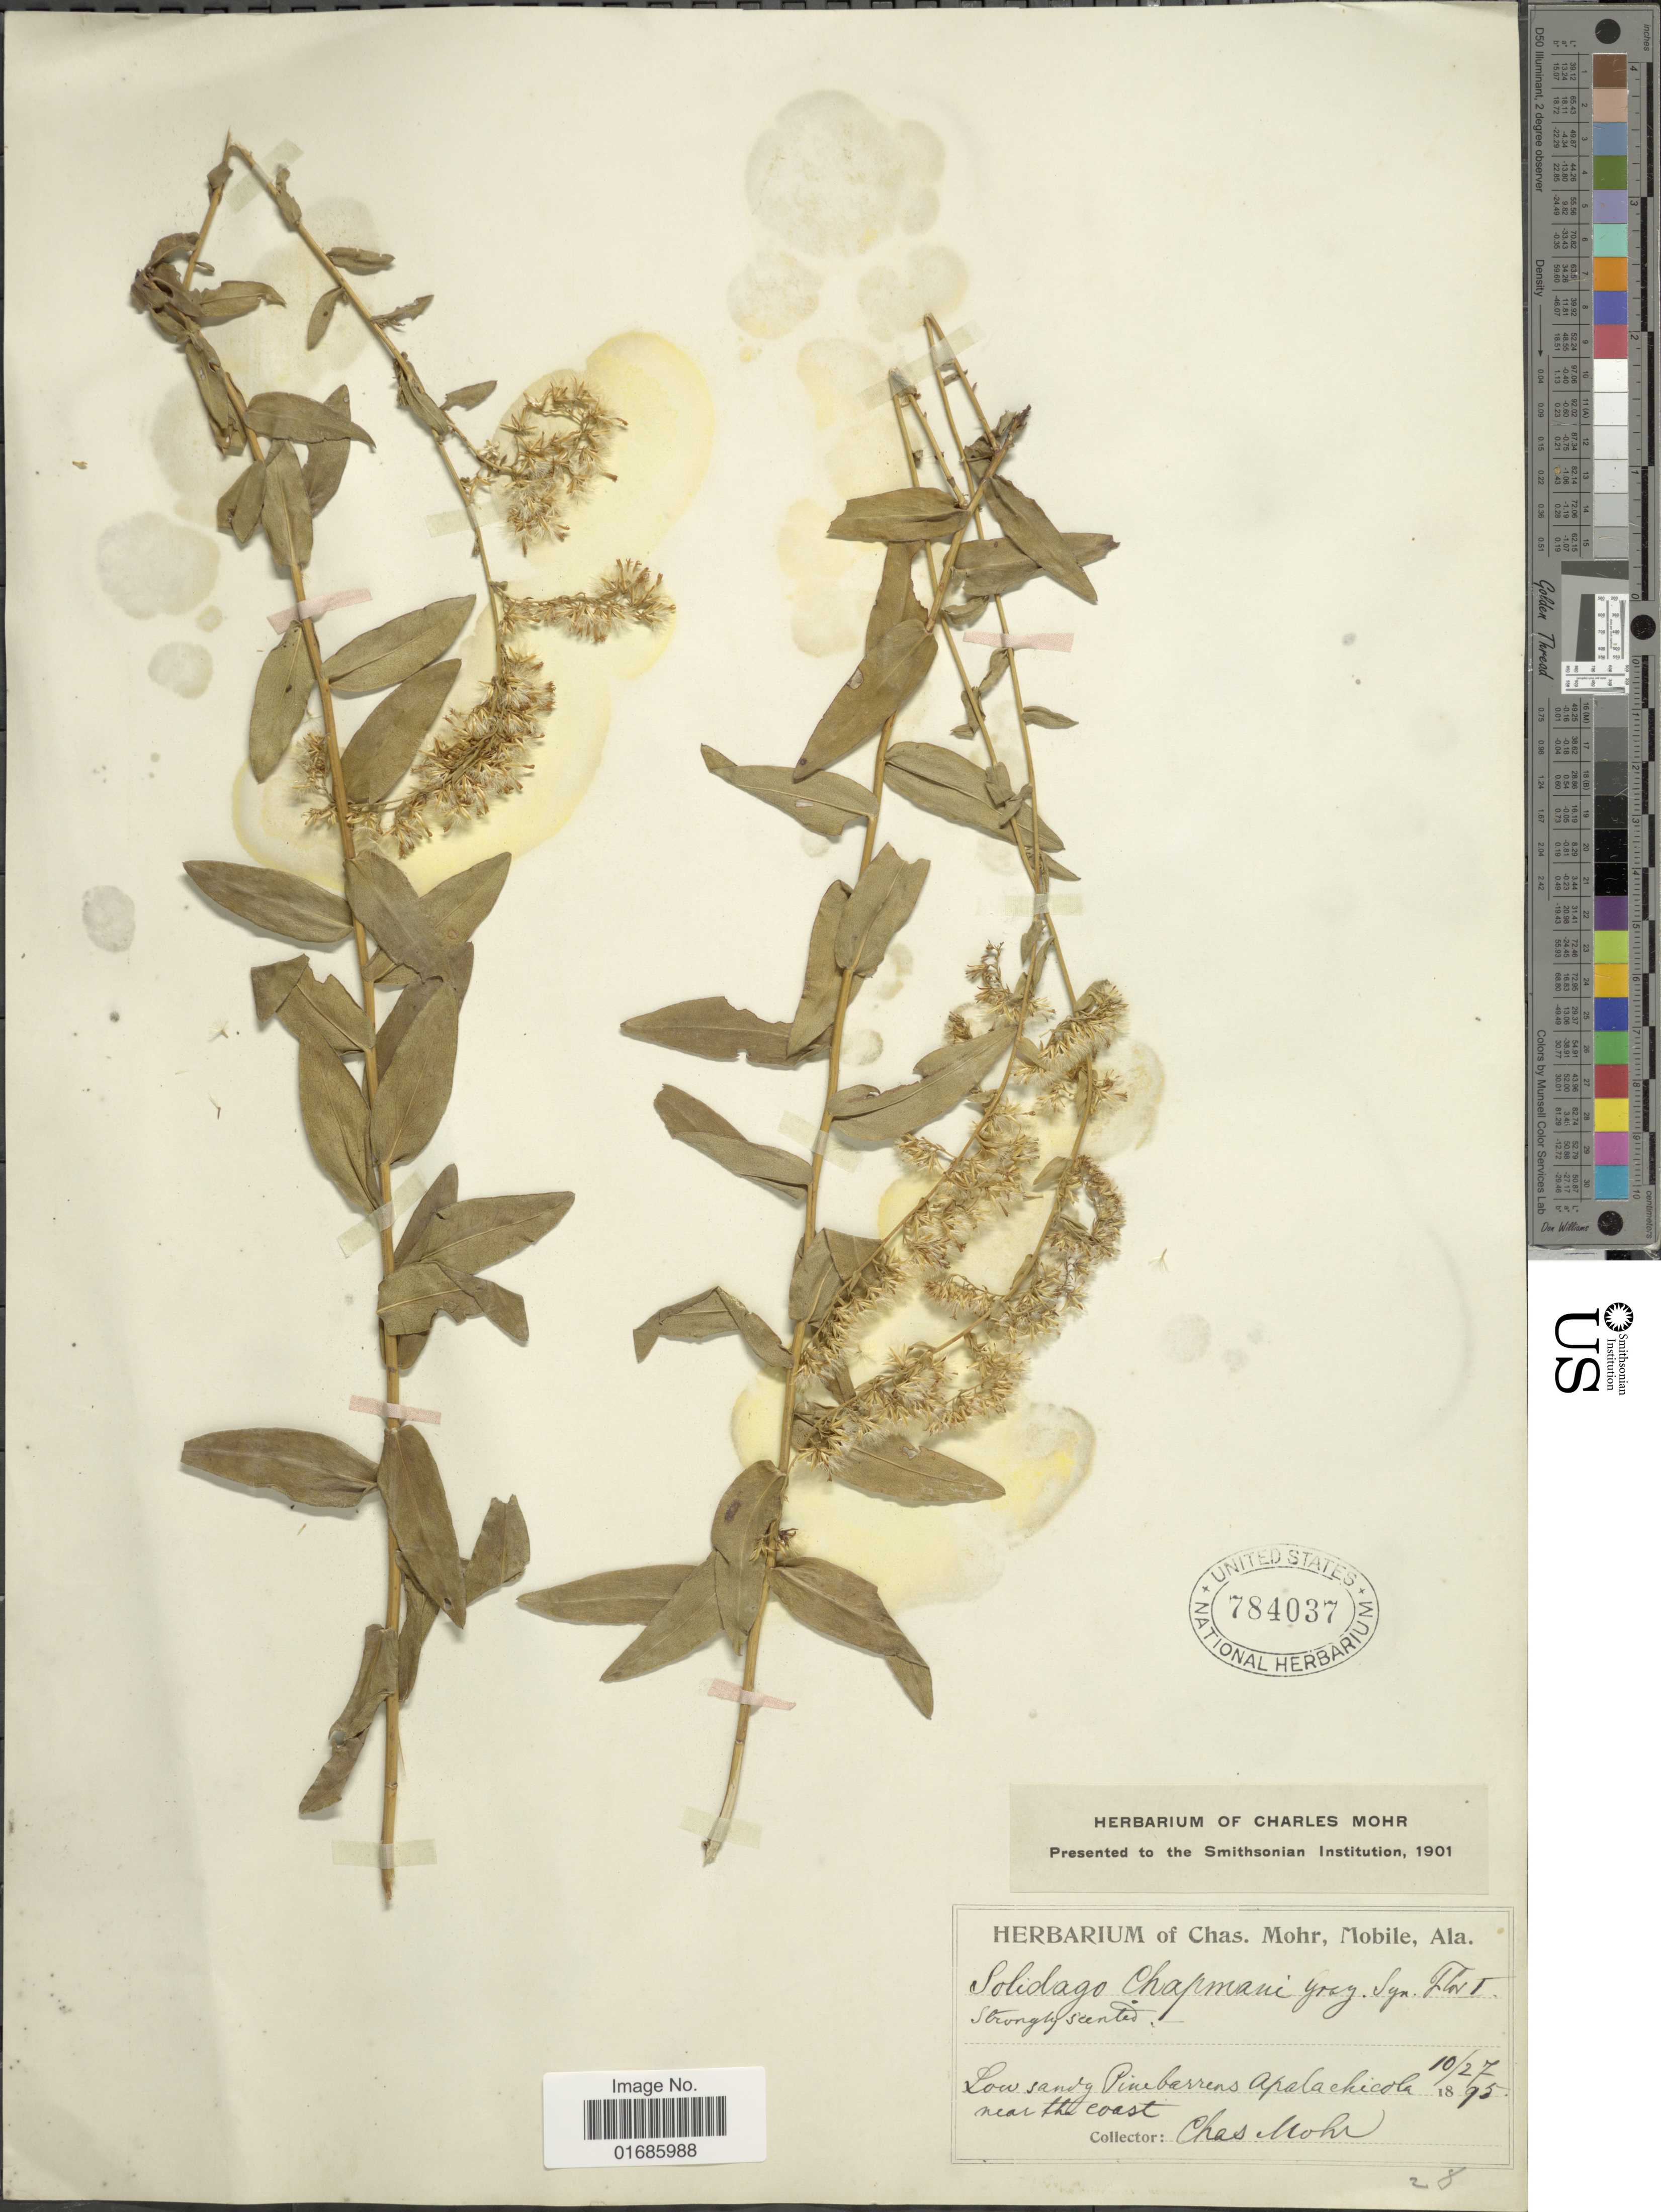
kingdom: Plantae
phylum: Tracheophyta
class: Magnoliopsida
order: Asterales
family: Asteraceae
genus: Solidago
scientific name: Solidago chapmanii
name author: Torr. & A. Gray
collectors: Mohr, C. T. (herbarium)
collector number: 28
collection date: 1895-10-27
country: United States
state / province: Florida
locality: Low sandy Pine barrens Apalachicola near the coast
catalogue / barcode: US 784037